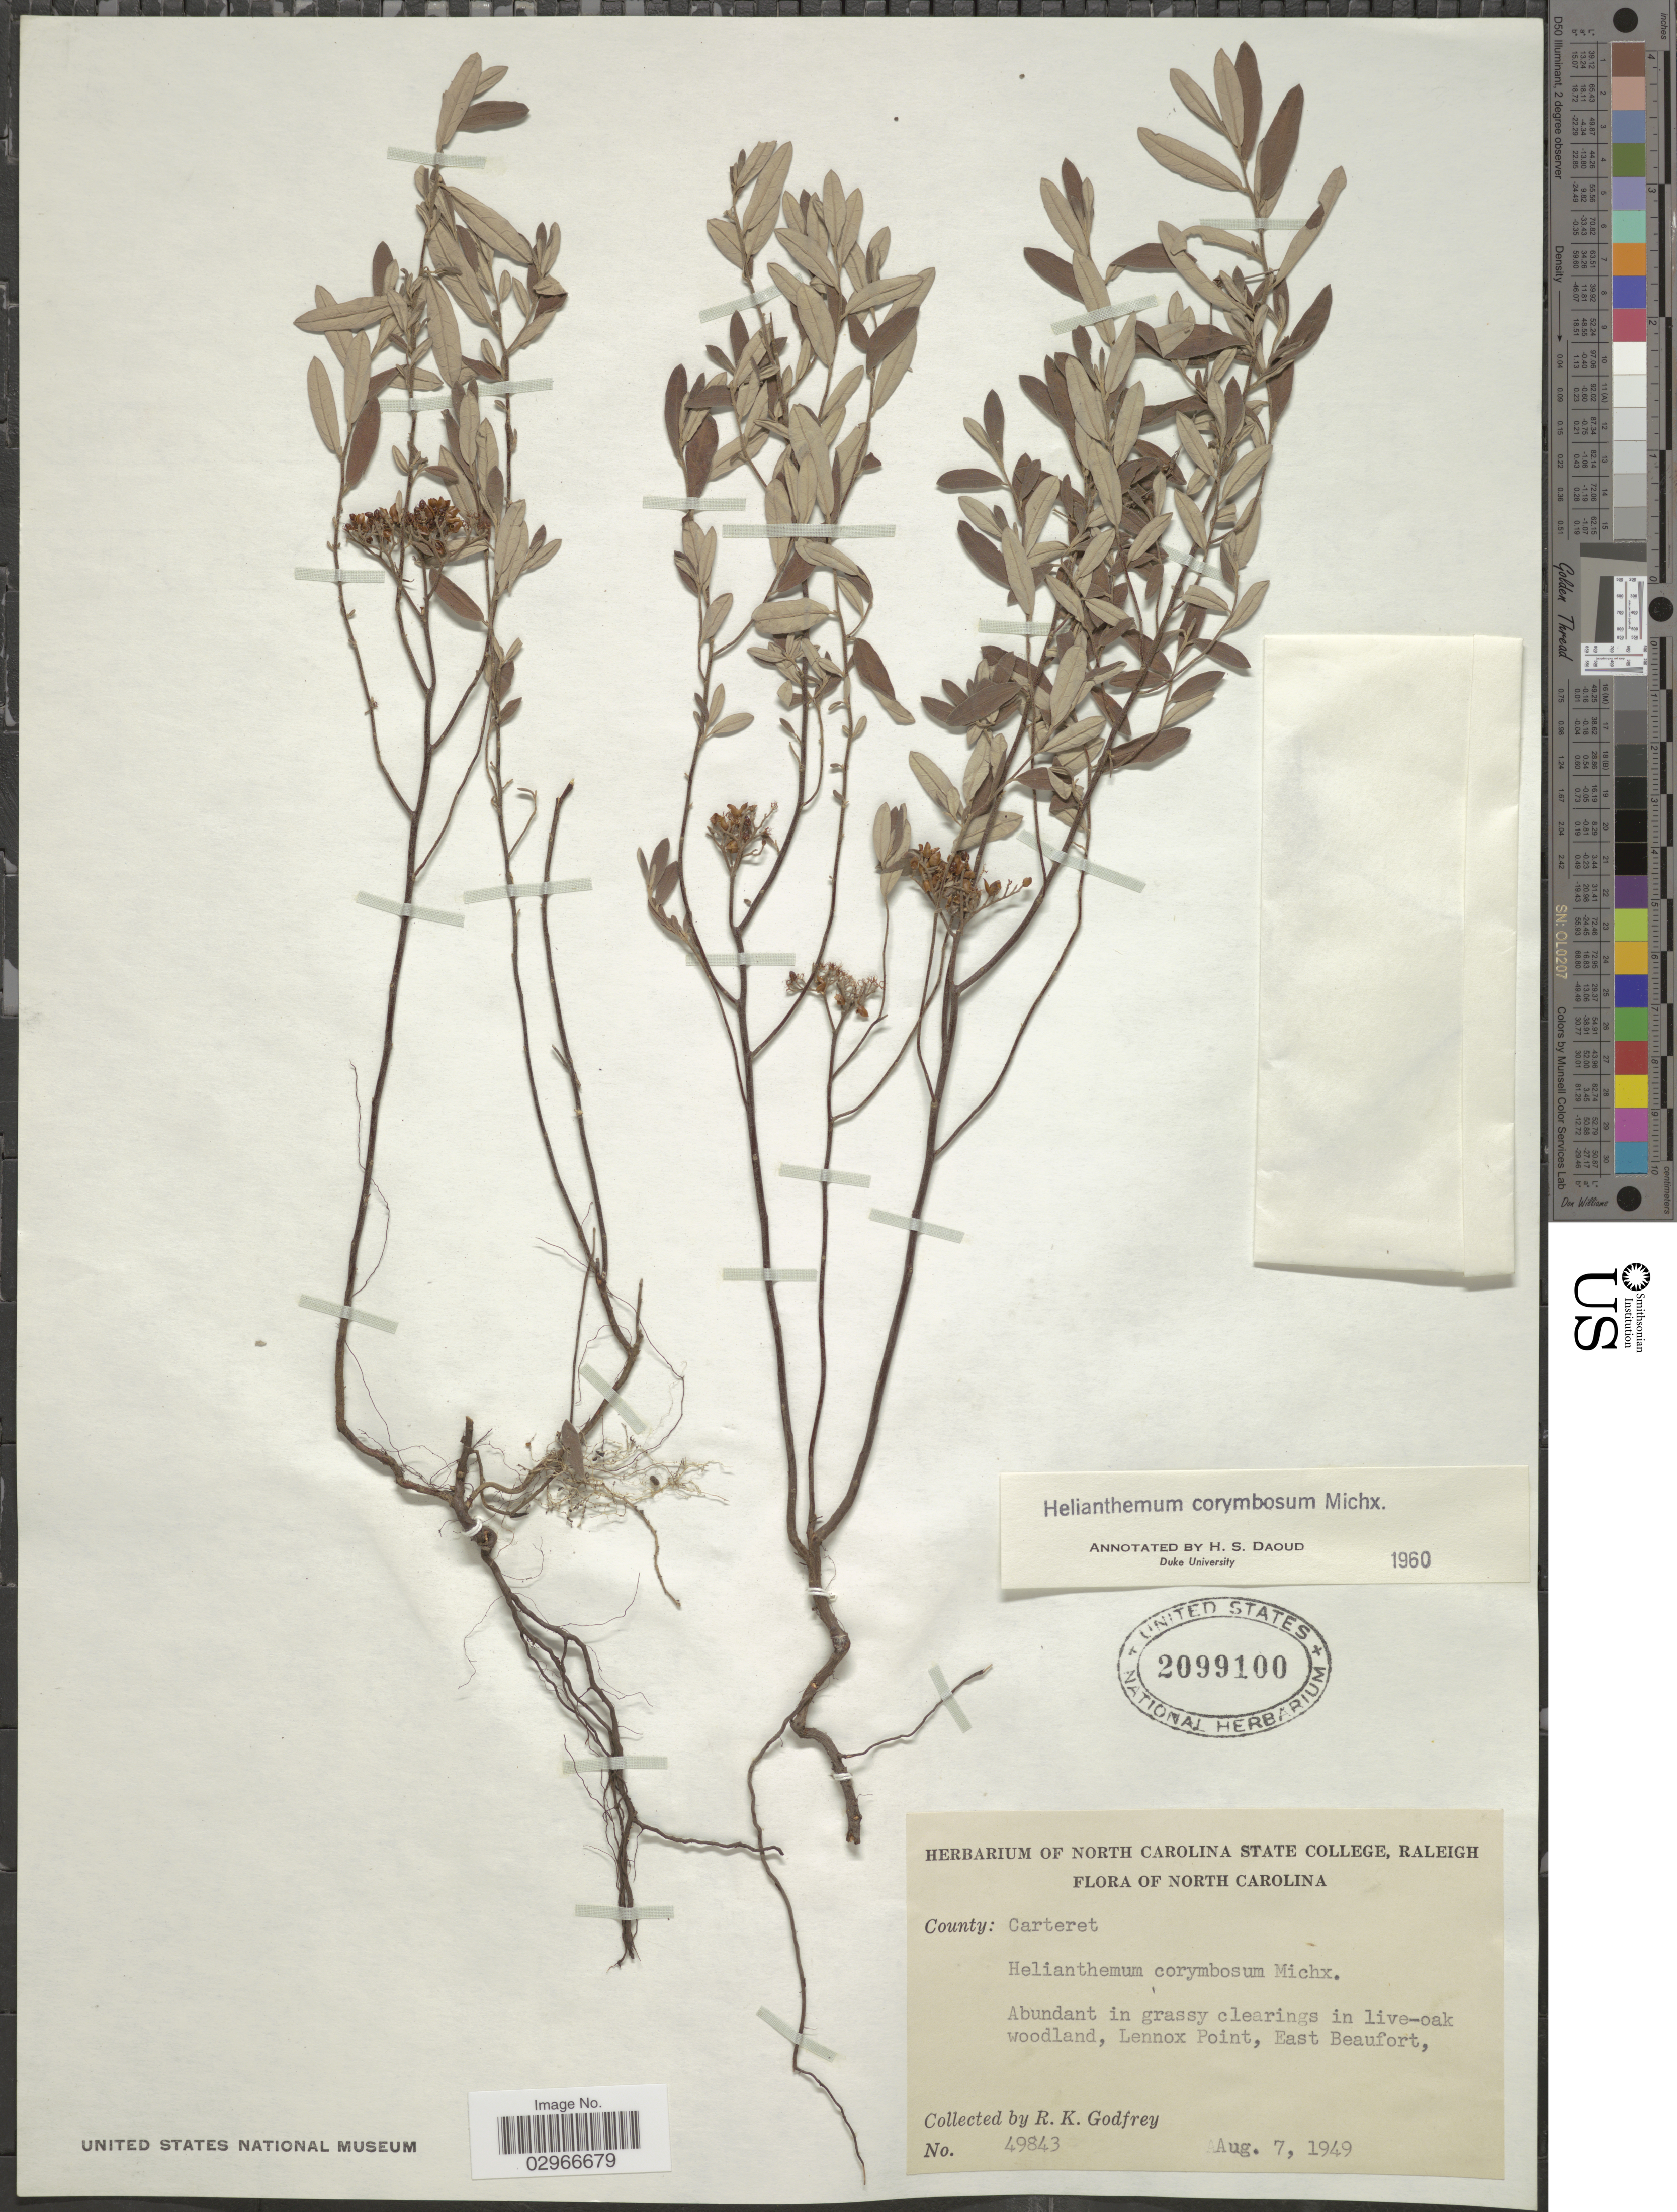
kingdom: Plantae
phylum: Tracheophyta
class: Magnoliopsida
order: Malvales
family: Cistaceae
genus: Helianthemum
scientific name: Helianthemum corymbosum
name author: Michx.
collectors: R. K. Godfrey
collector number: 49843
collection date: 1949-08-07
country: United States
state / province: North Carolina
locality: County: Carteret, Lennox Point, East Beaufort.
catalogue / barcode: US 2099100